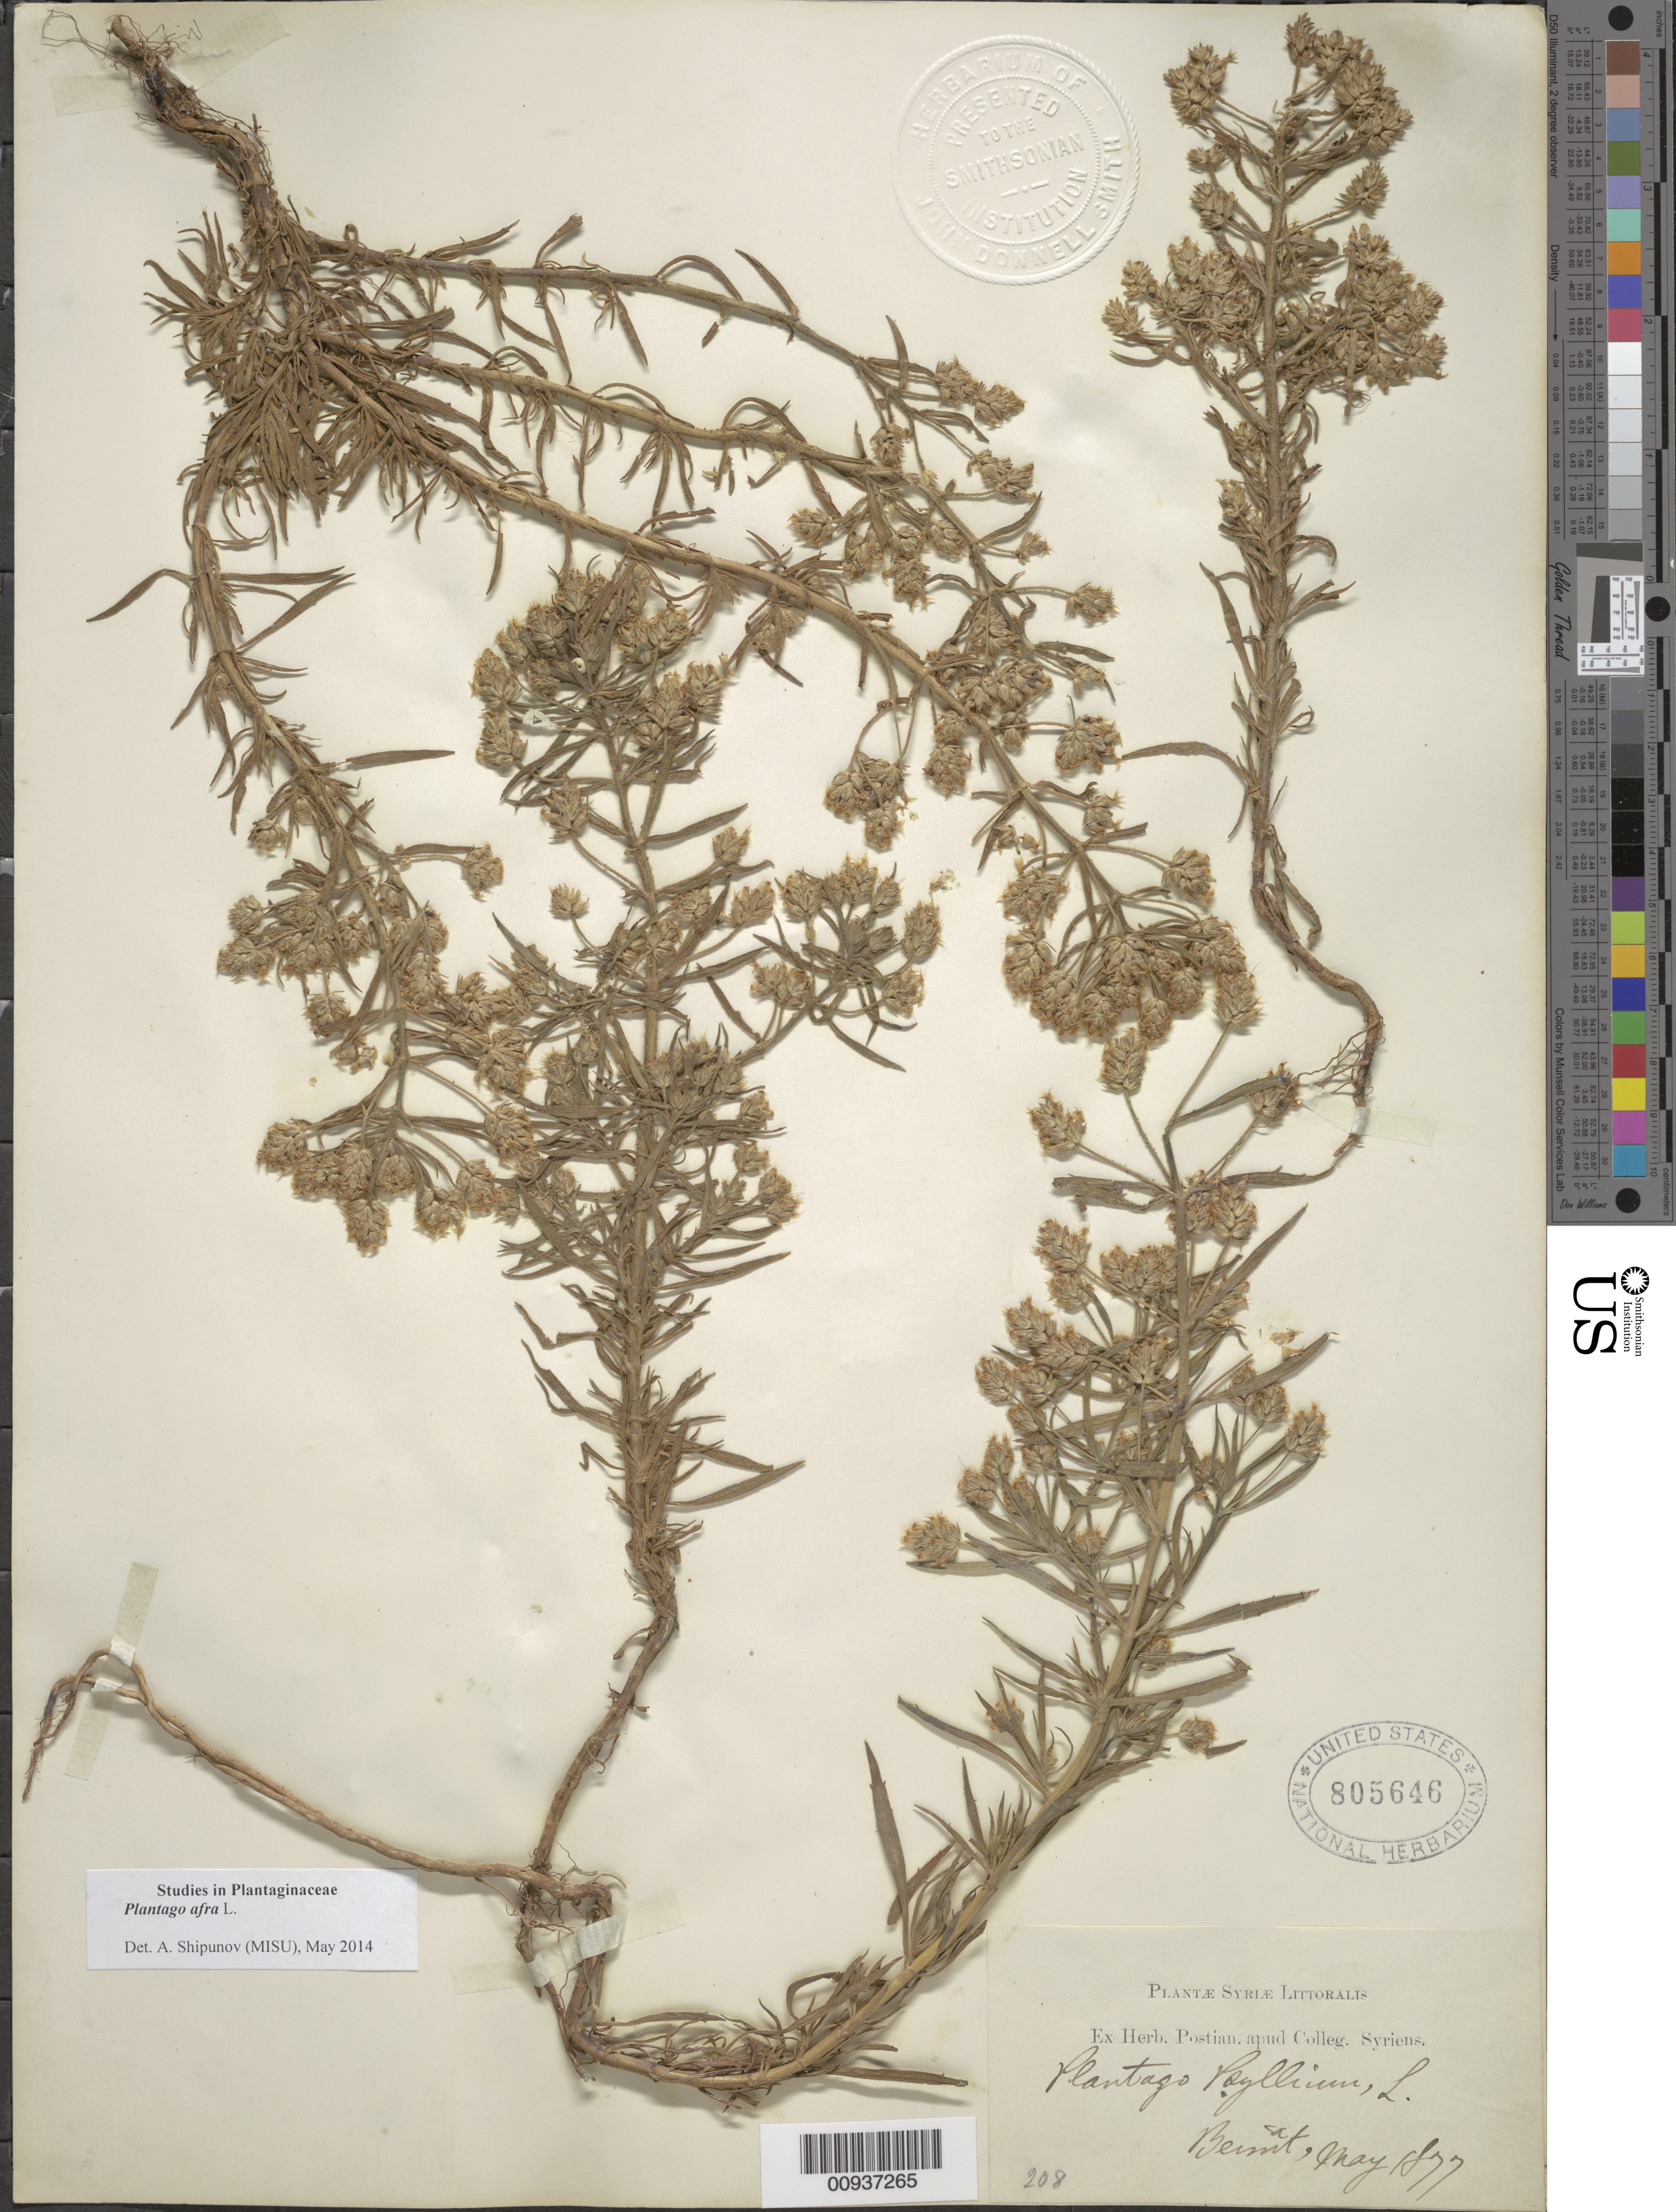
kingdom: Plantae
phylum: Tracheophyta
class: Magnoliopsida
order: Lamiales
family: Plantaginaceae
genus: Plantago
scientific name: Plantago afra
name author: L.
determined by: Shipunov, Alexey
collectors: -. Postian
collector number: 208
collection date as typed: May 1877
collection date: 1877-05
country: Lebanon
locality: Beirut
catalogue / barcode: US 805646